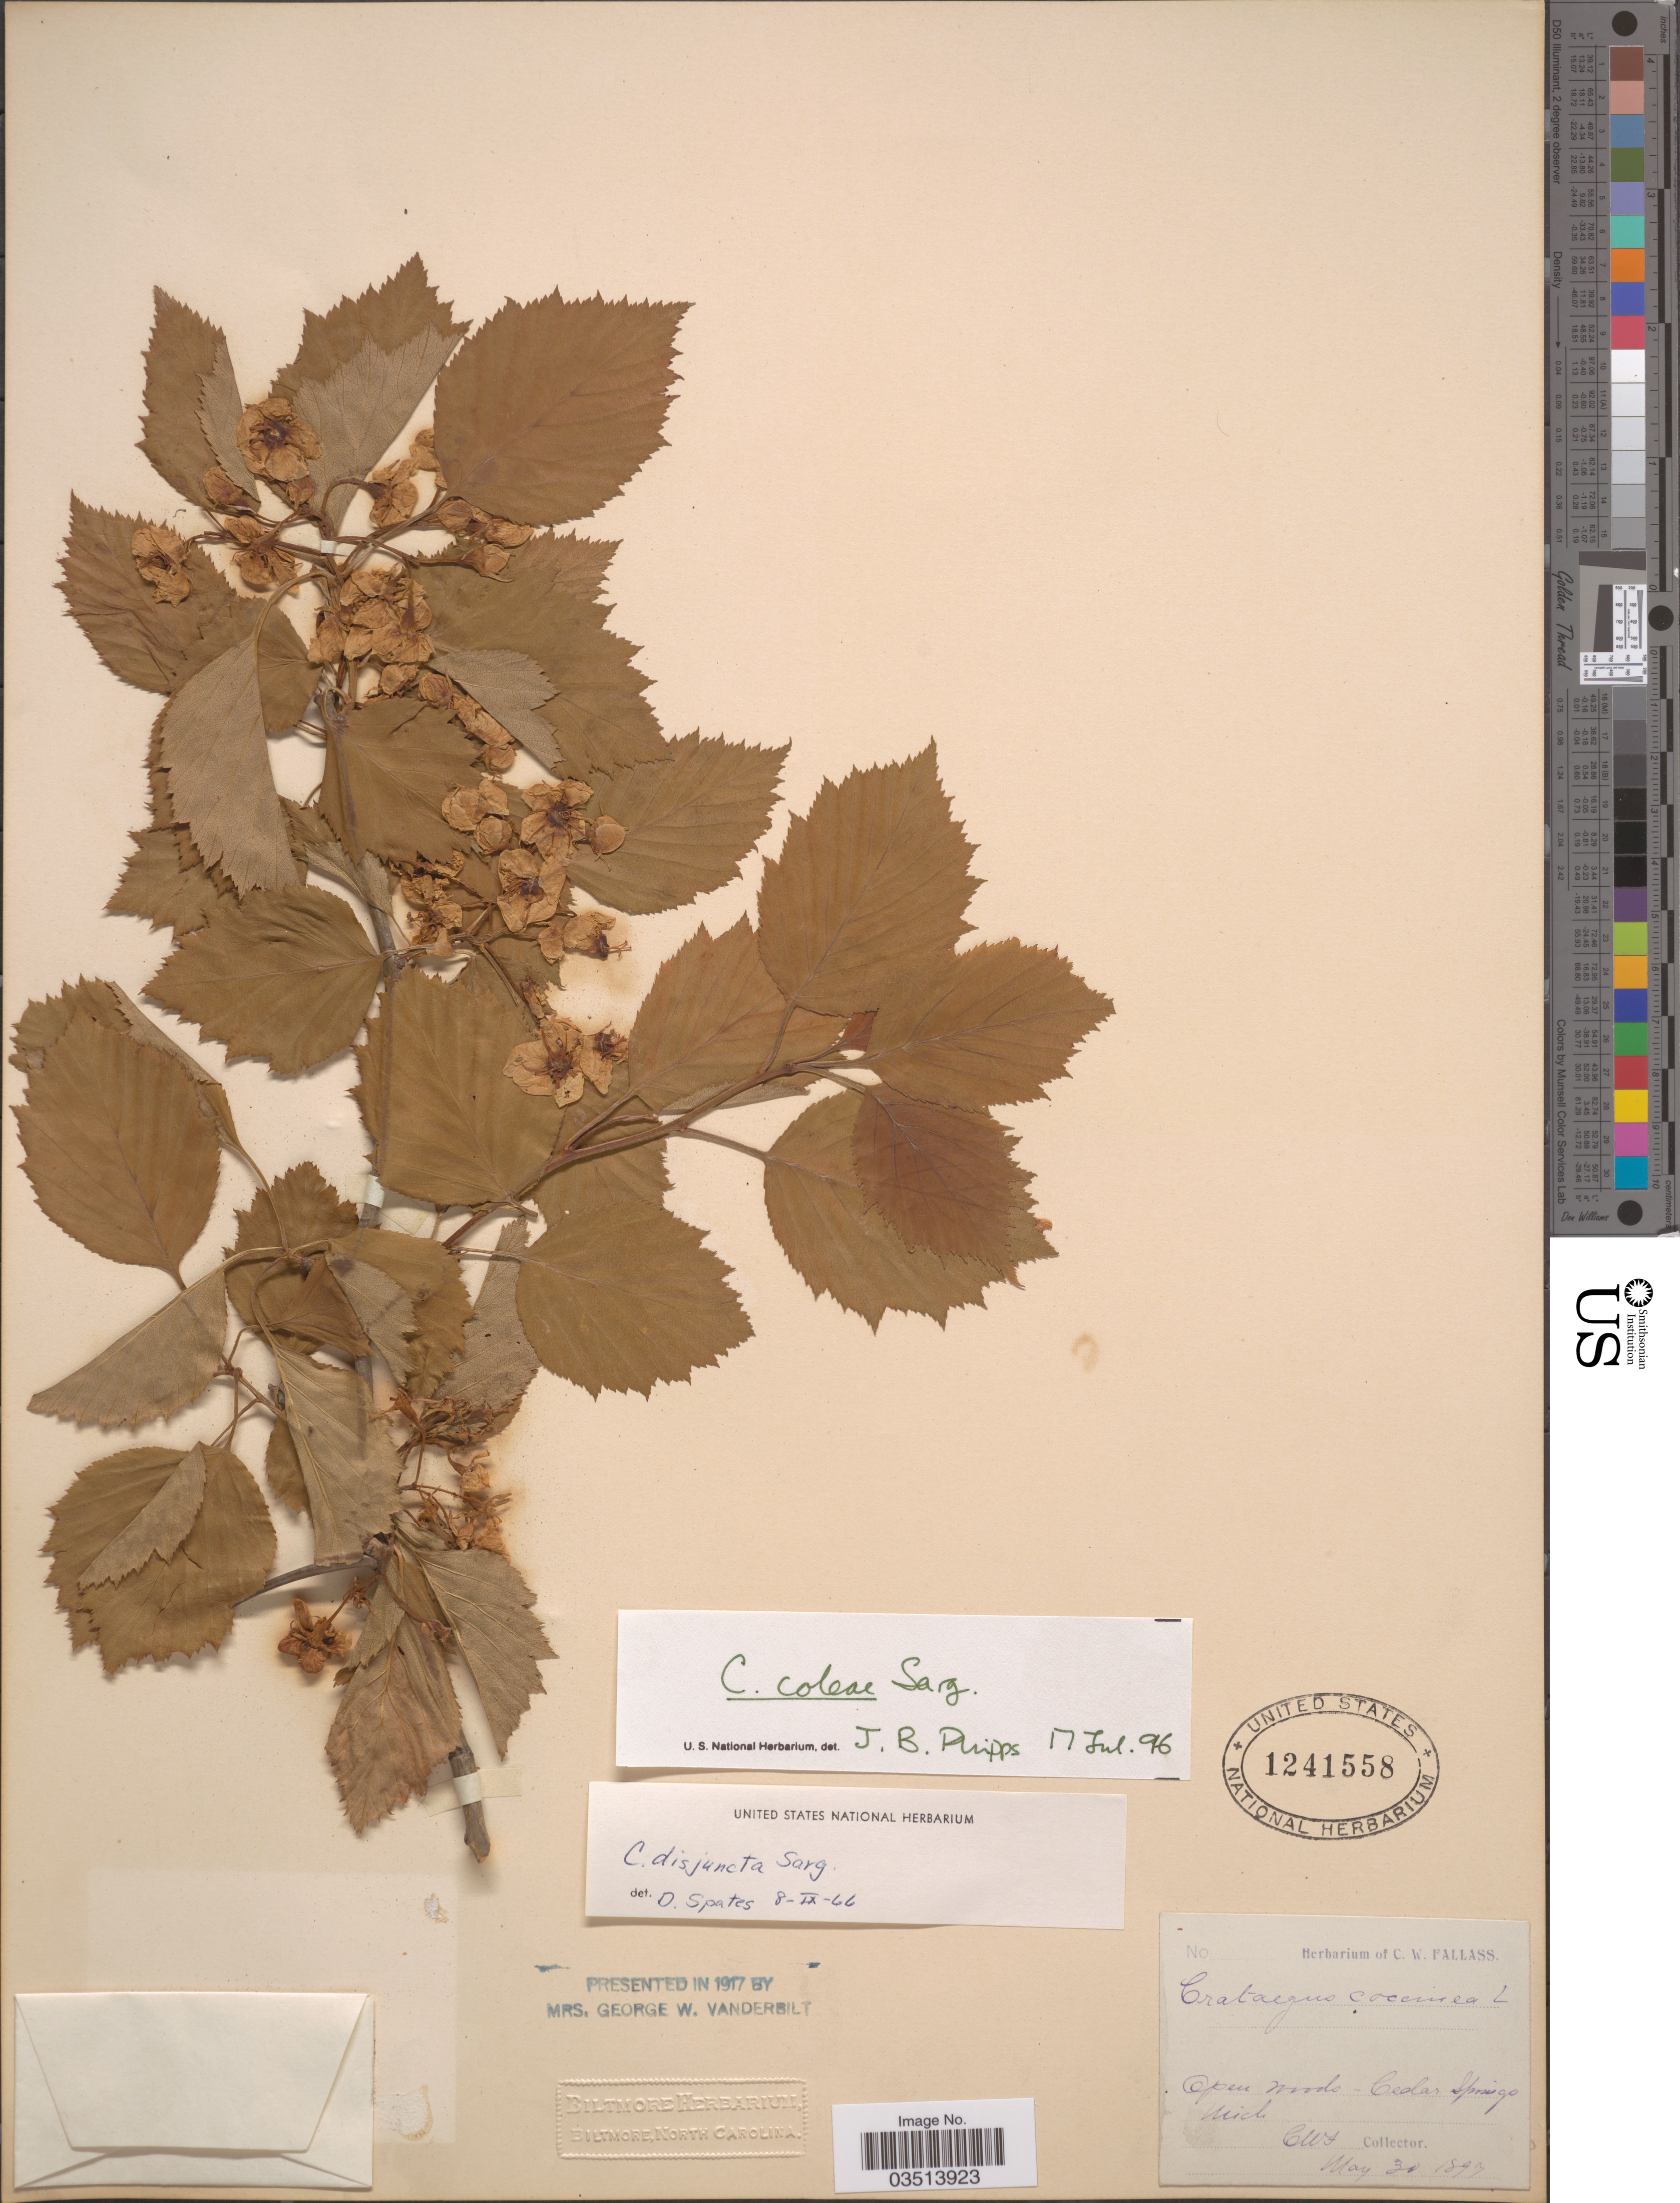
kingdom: Plantae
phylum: Tracheophyta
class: Magnoliopsida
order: Rosales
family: Rosaceae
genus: Crataegus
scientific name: Crataegus coleae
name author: Sarg.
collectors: C. Fallas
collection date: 1897-05-30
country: United States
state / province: Michigan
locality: Cedar Springs.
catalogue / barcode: US 1241558